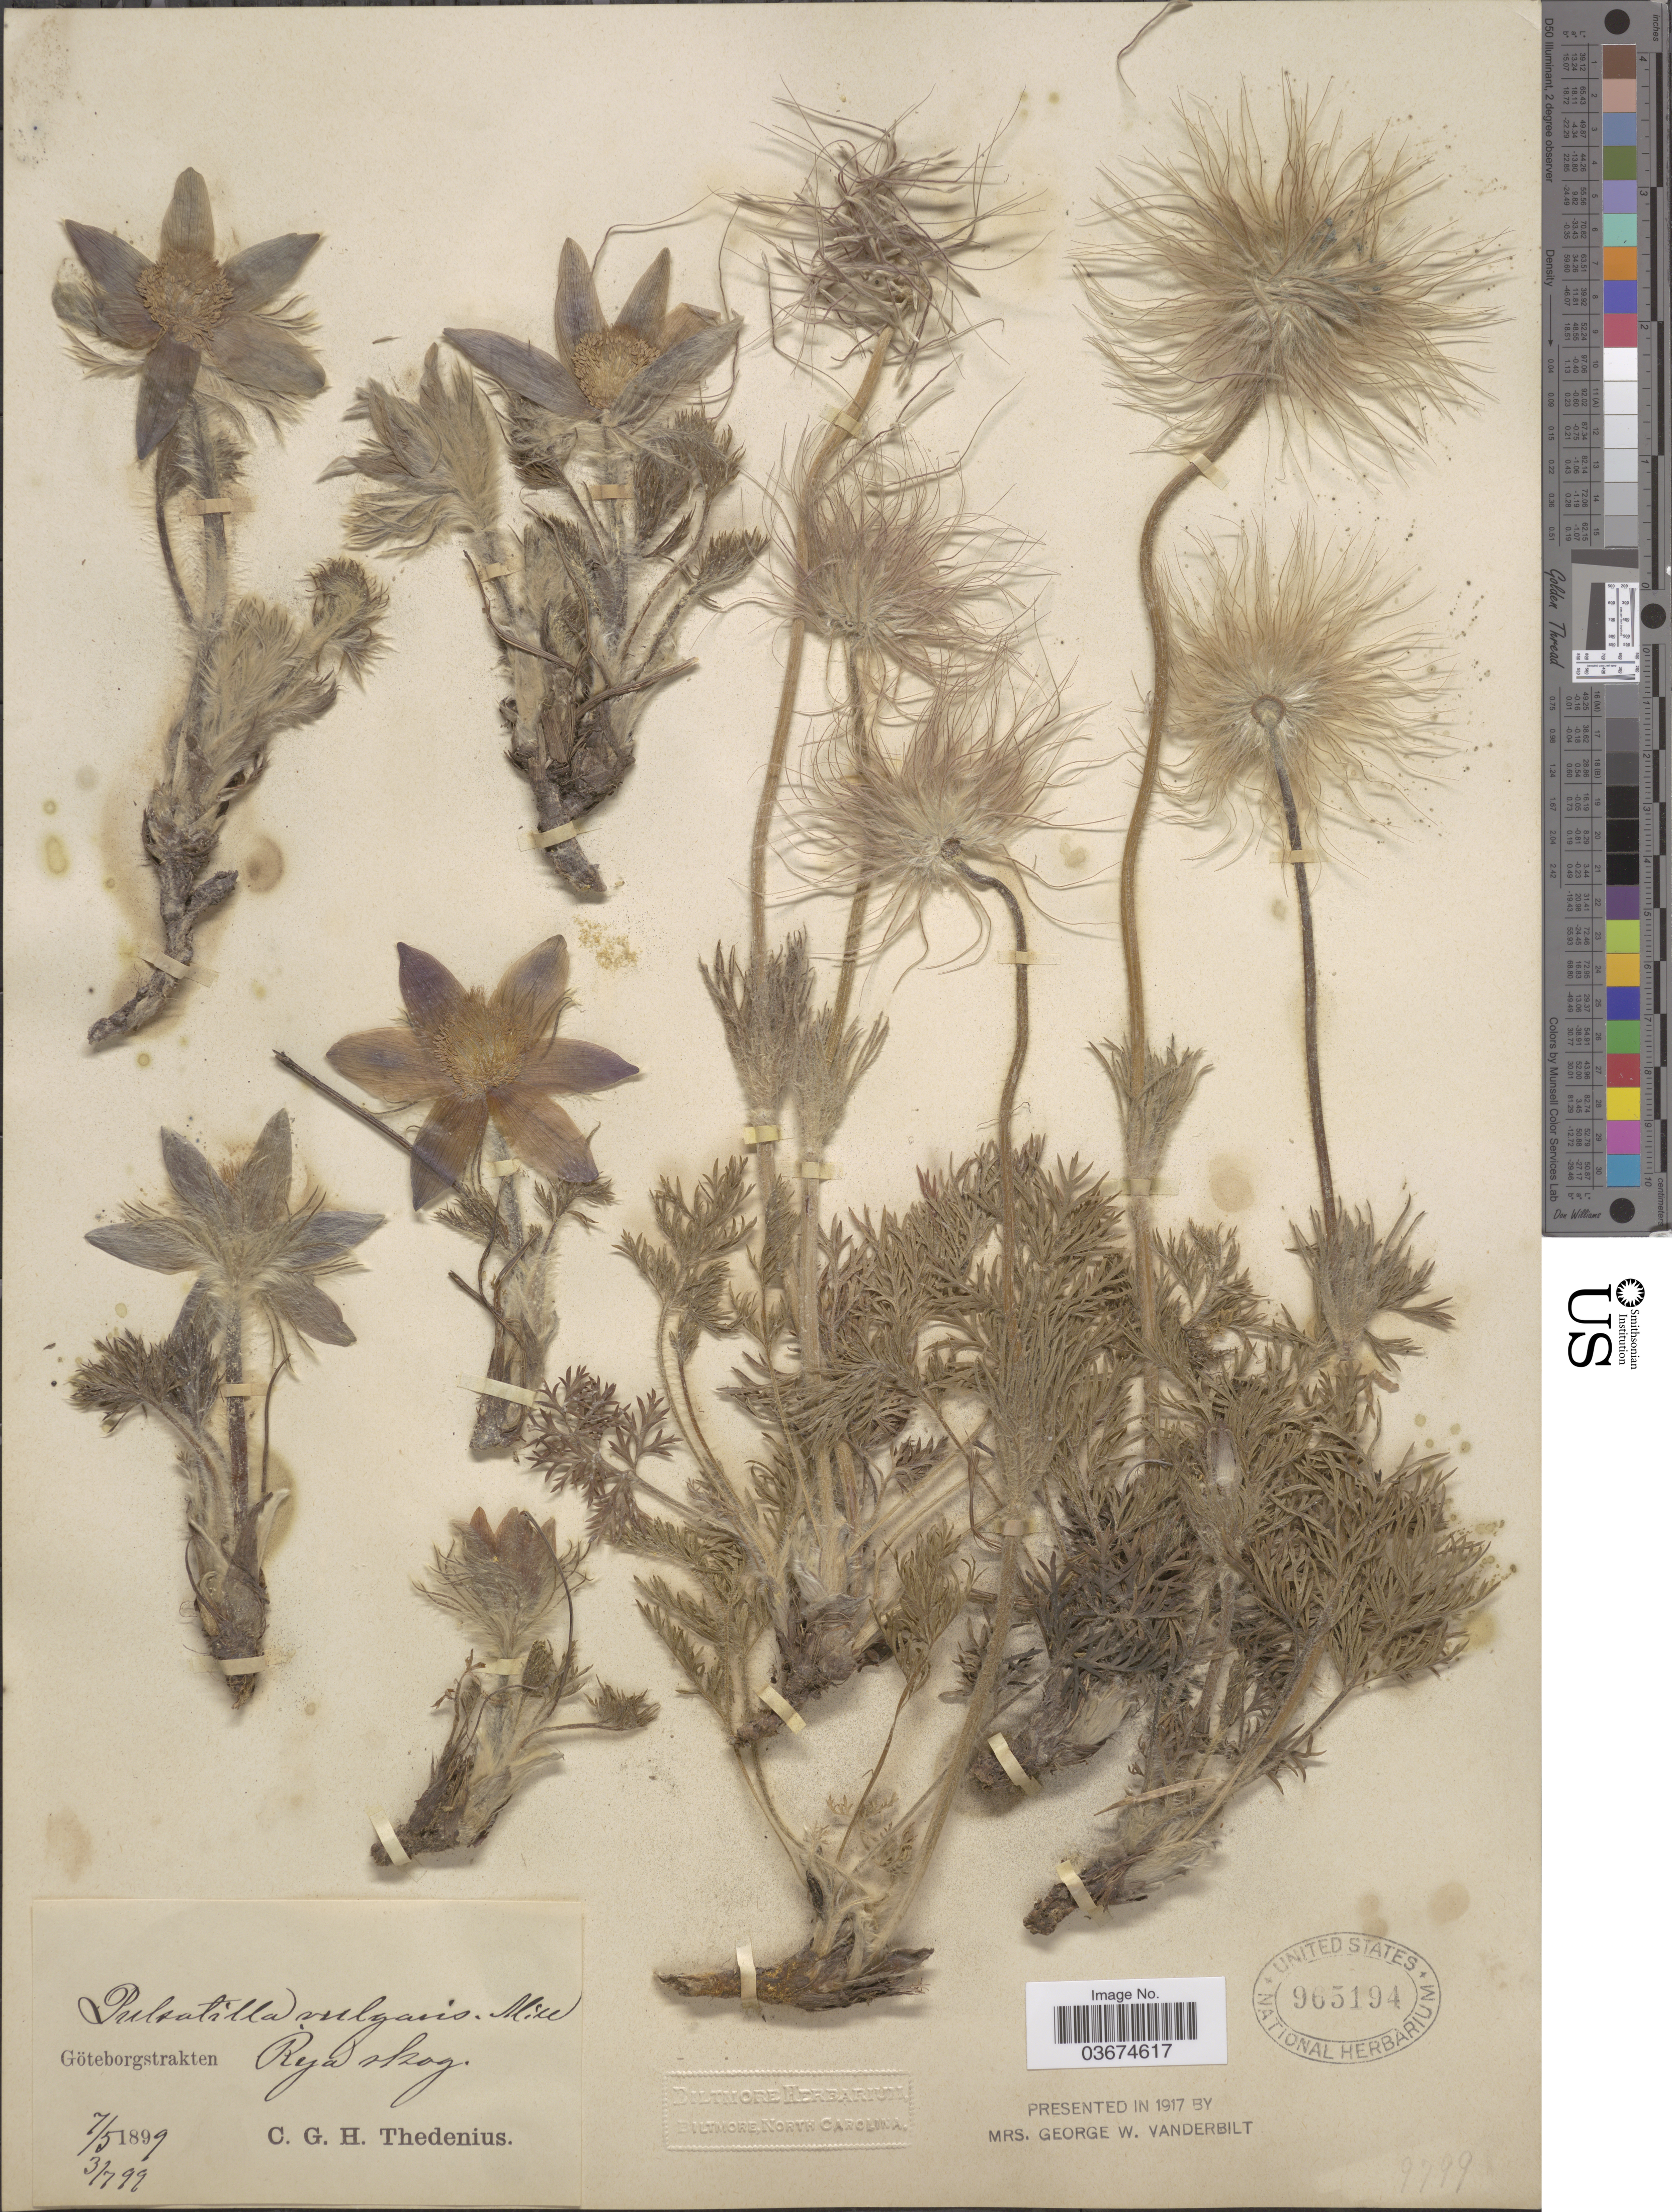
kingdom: Plantae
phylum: Tracheophyta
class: Magnoliopsida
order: Ranunculales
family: Ranunculaceae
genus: Pulsatilla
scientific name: Pulsatilla vulgaris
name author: Mill.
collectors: C. Thedenius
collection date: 1899-05-07/1899-07-03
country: Sweden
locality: Göteborgstrakten. Rya skog.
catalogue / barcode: US 965194